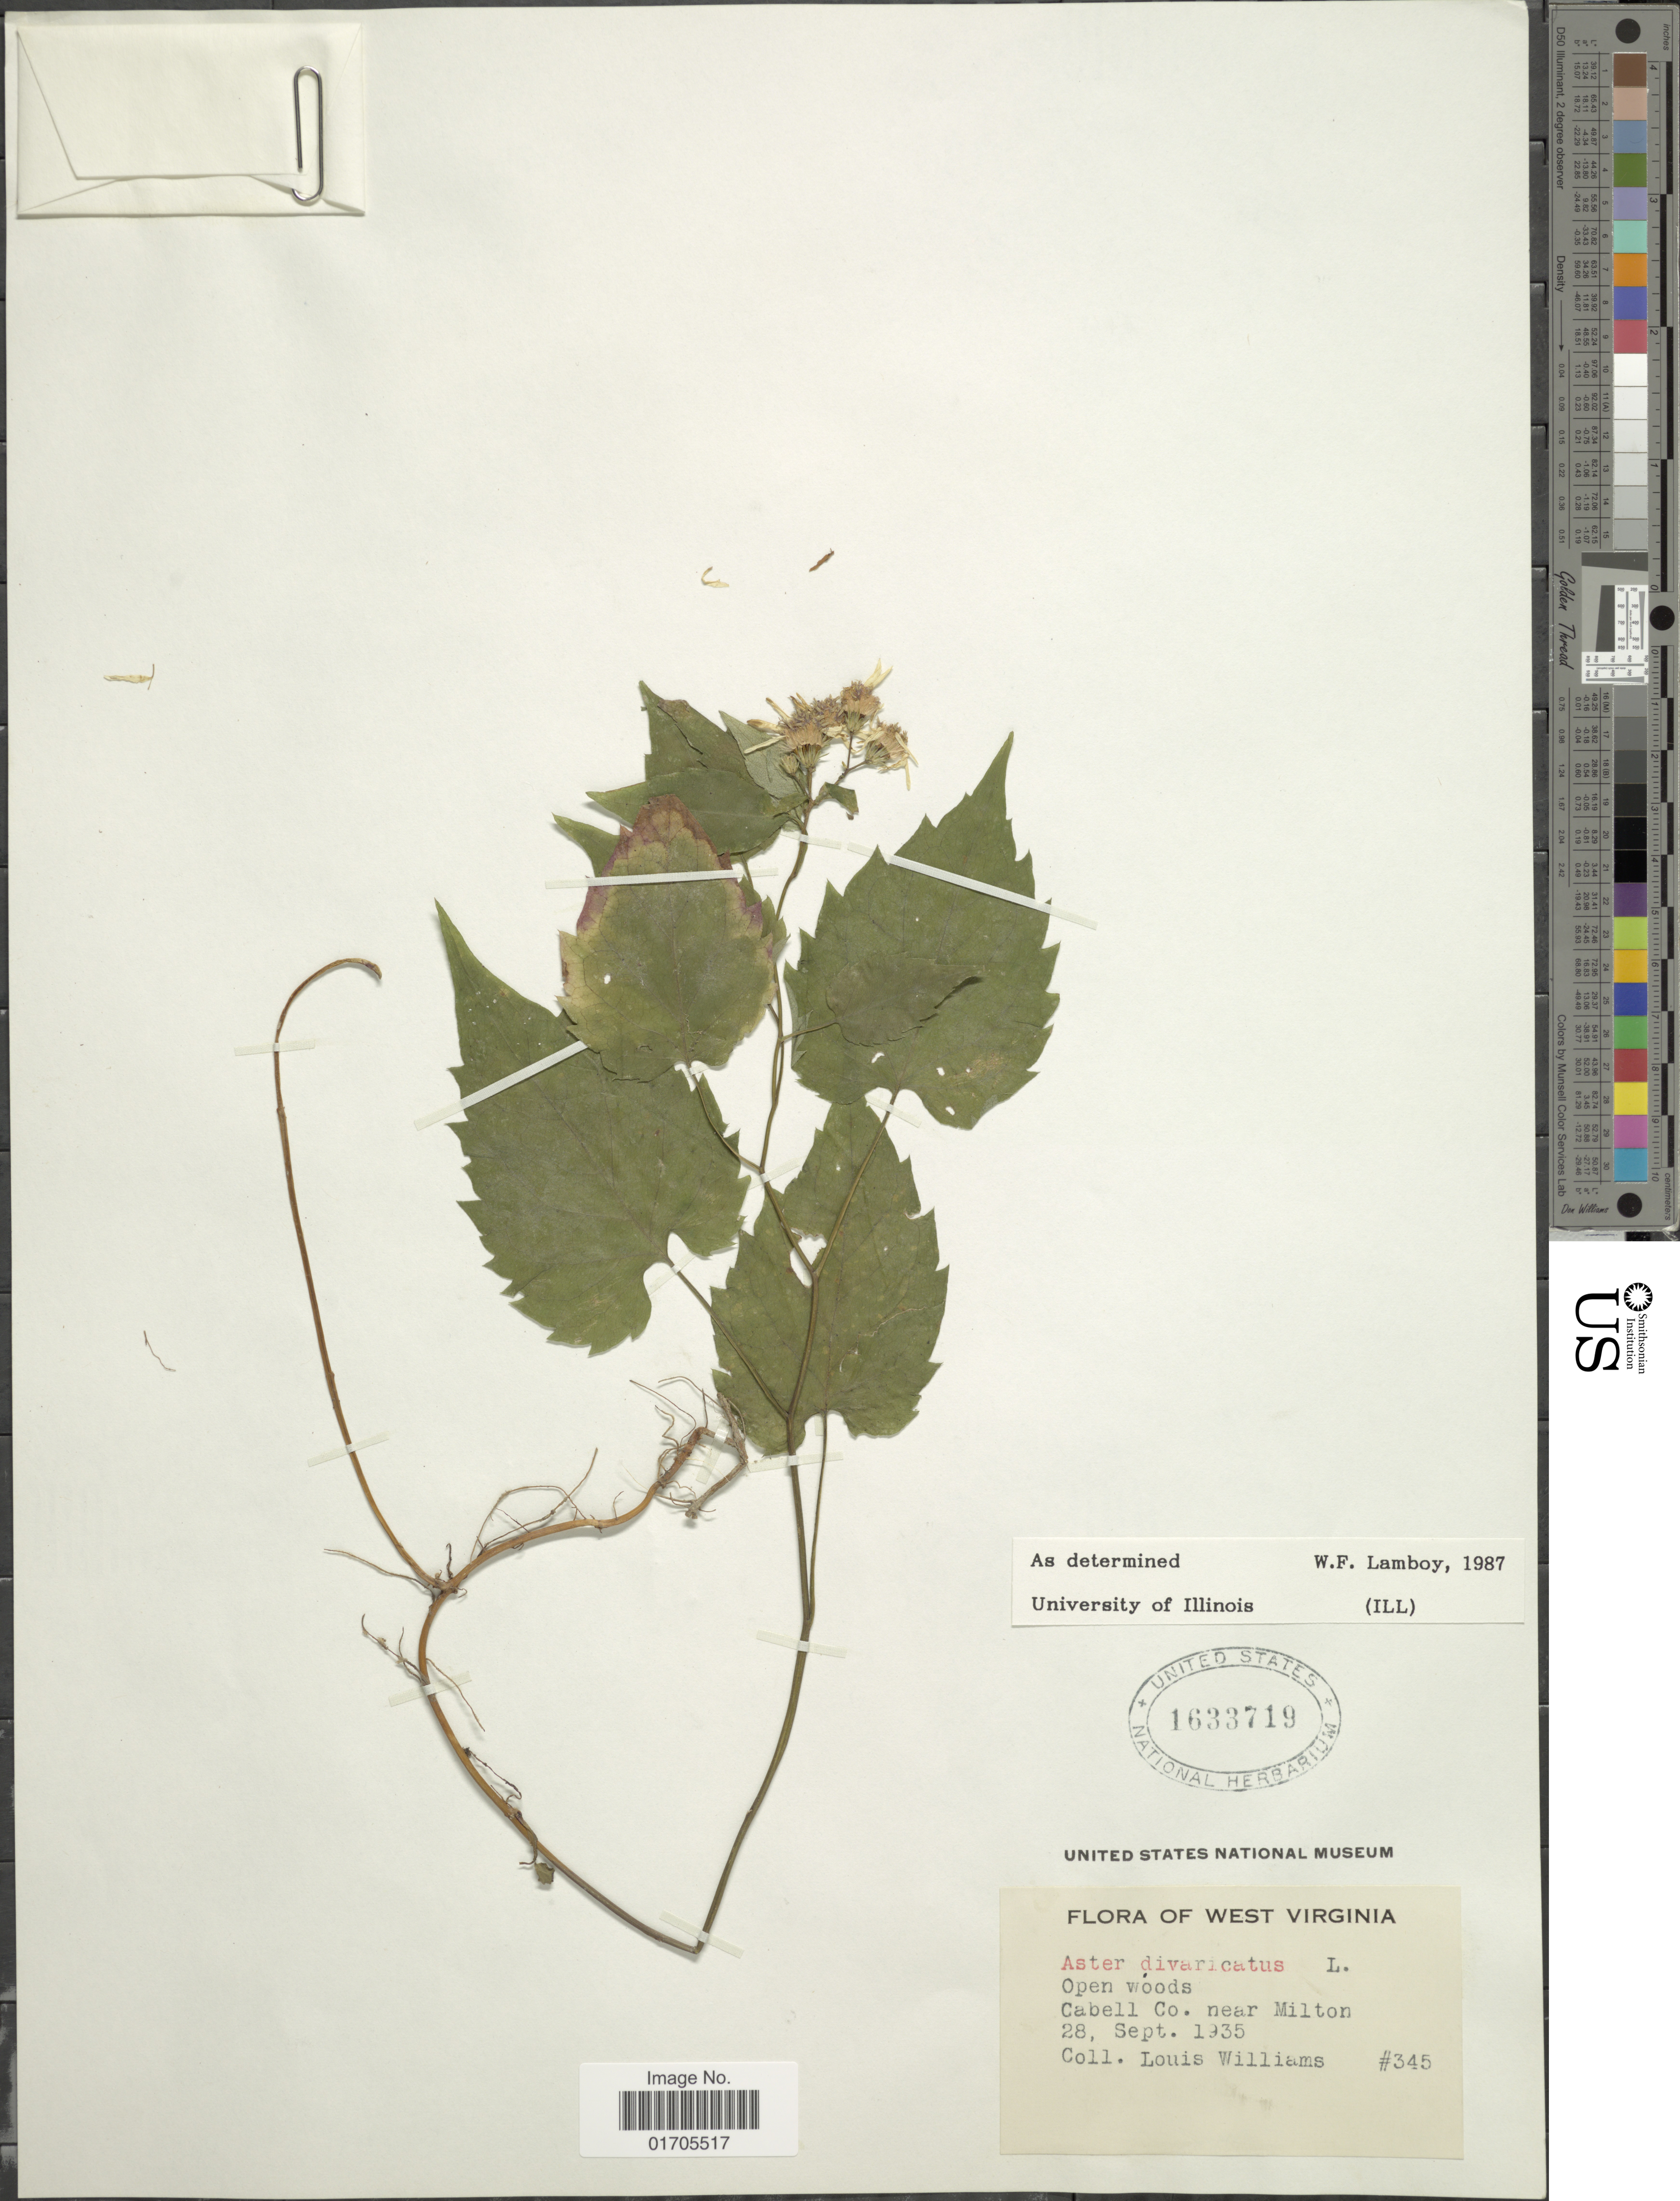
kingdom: Plantae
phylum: Tracheophyta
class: Magnoliopsida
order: Asterales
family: Asteraceae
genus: Eurybia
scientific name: Eurybia divaricata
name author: (L.) G.L. Nesom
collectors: L. Williams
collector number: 345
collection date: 1935-09-28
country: United States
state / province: West Virginia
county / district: Cabell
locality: Open woods, near Milton.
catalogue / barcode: US 1633719